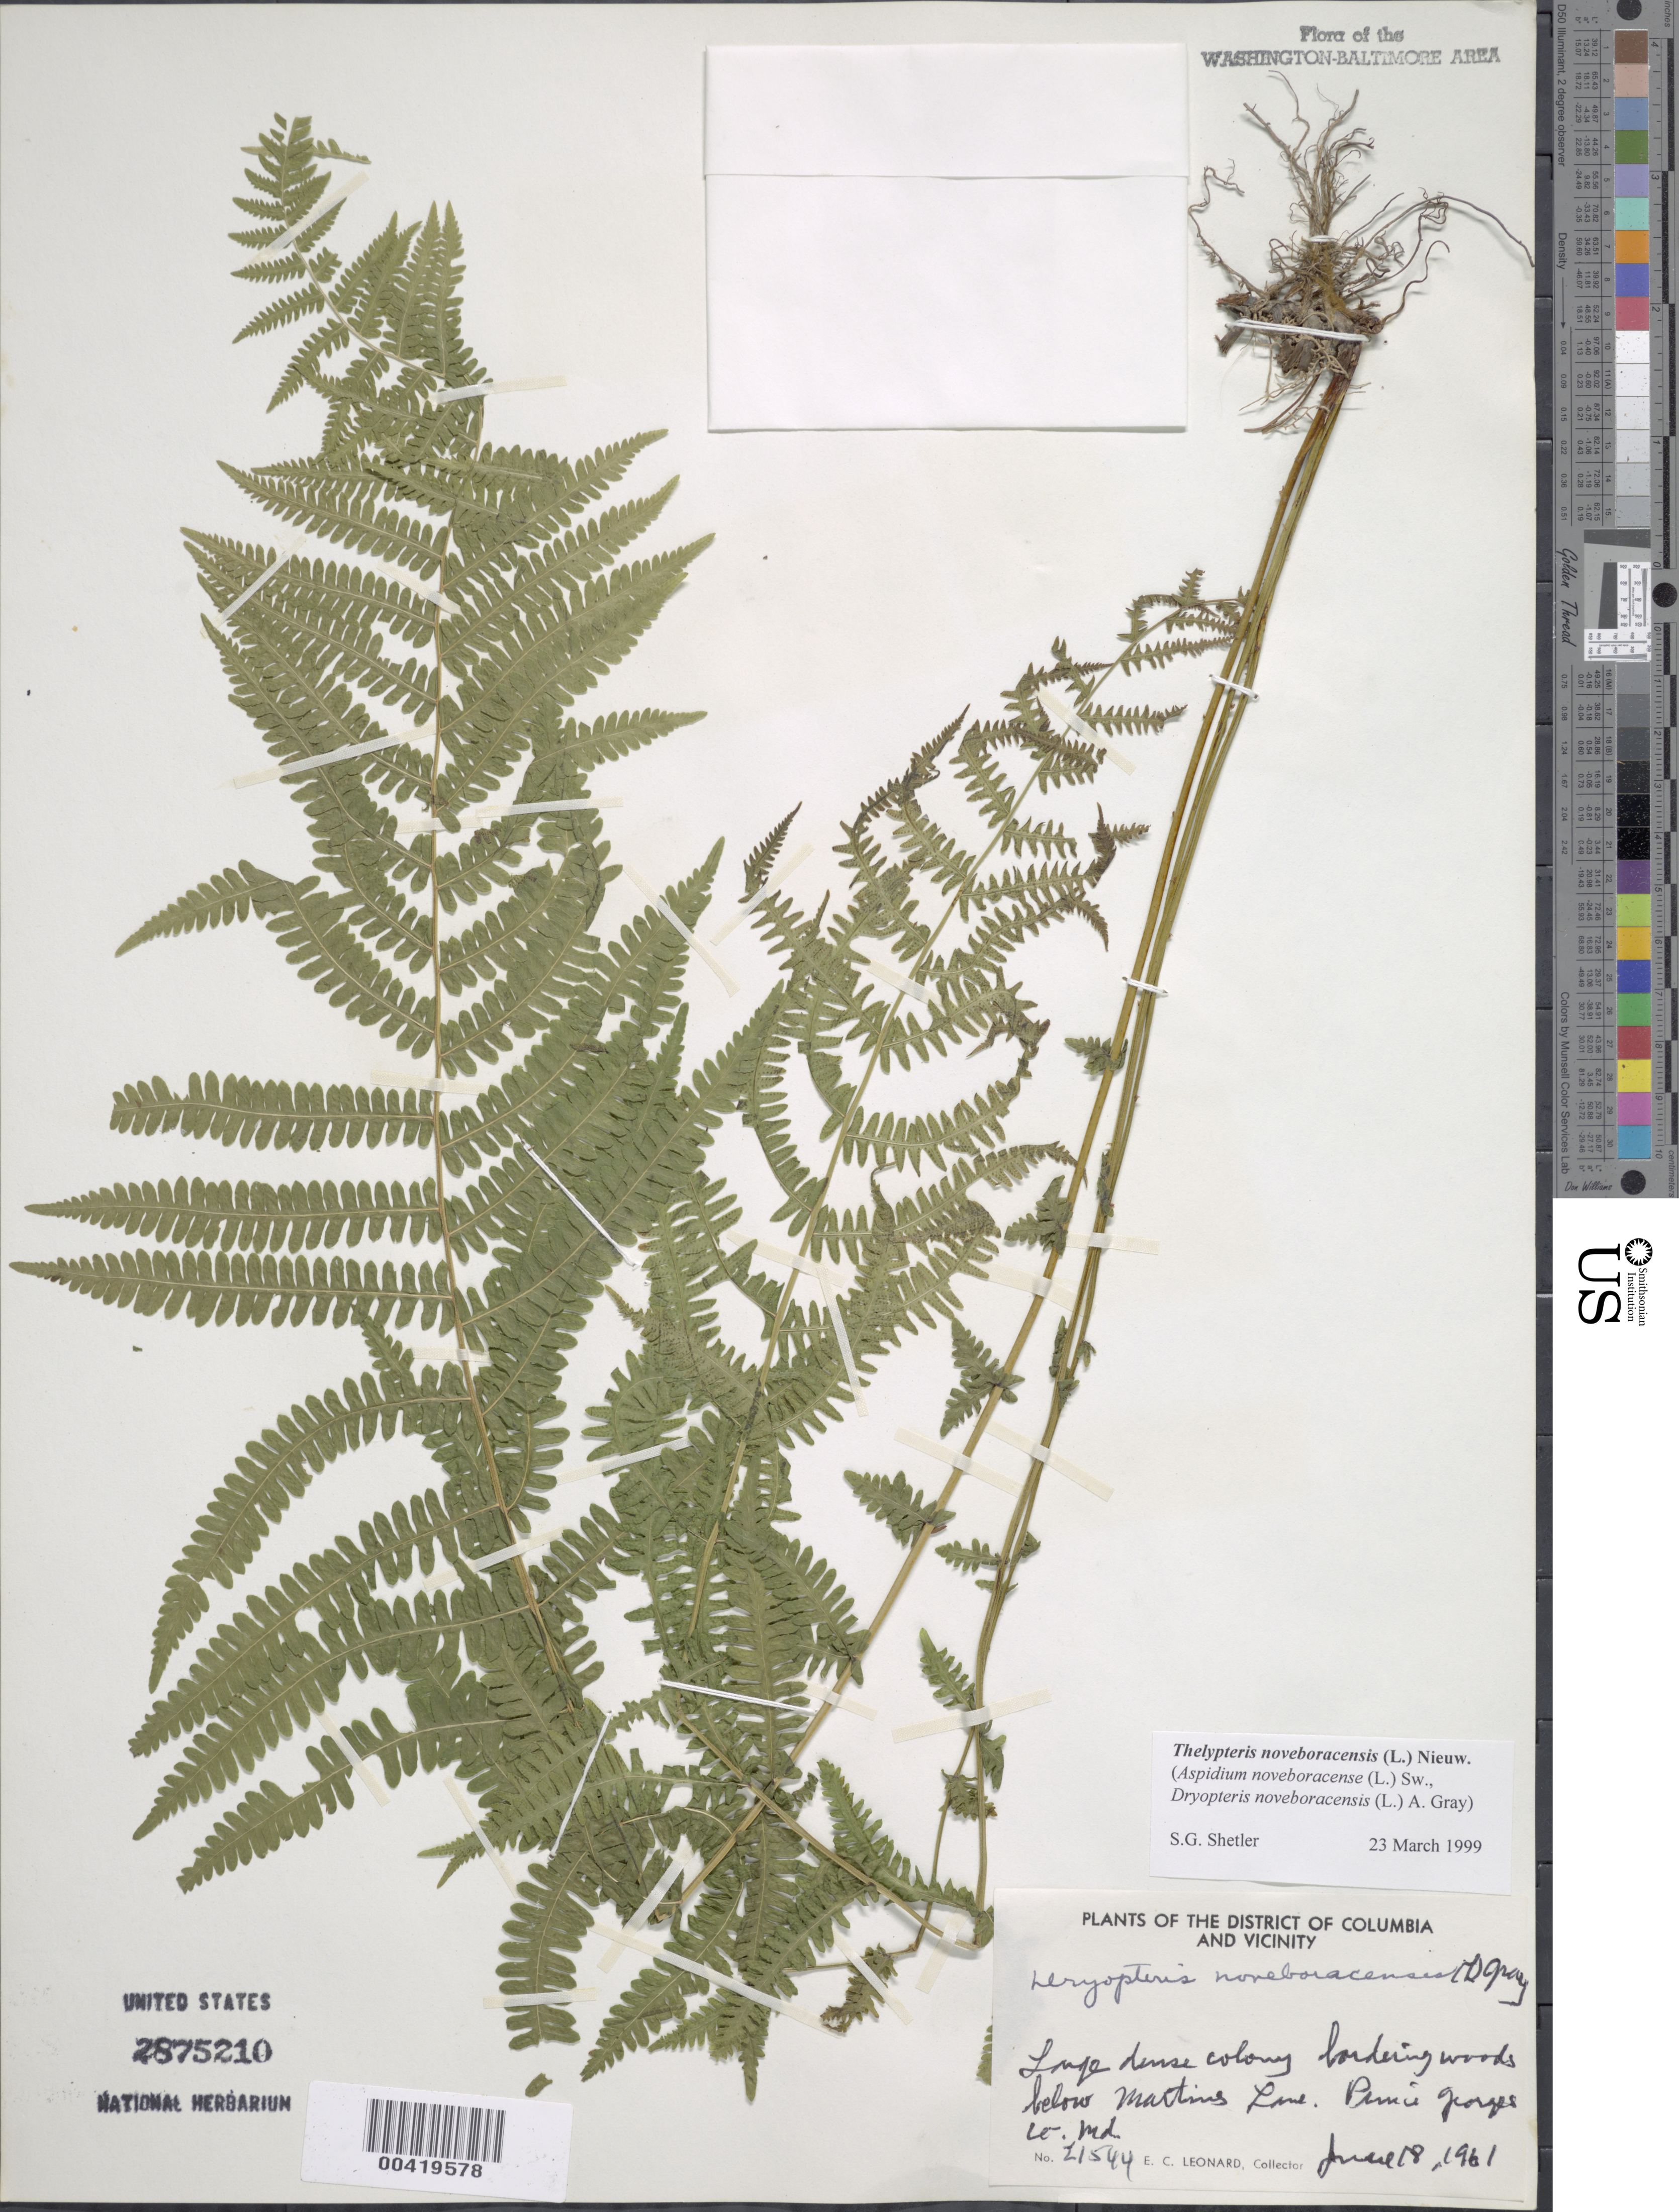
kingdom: Plantae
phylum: Tracheophyta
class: Polypodiopsida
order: Polypodiales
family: Thelypteridaceae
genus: Parathelypteris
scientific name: Parathelypteris noveboracensis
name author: (L.) Ching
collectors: E. C. Leonard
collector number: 21544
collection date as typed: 18 Jun 1961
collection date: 1961-06-18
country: United States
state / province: Maryland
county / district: Prince George's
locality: Briar Ditch below Martins Lane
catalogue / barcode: US 2875210